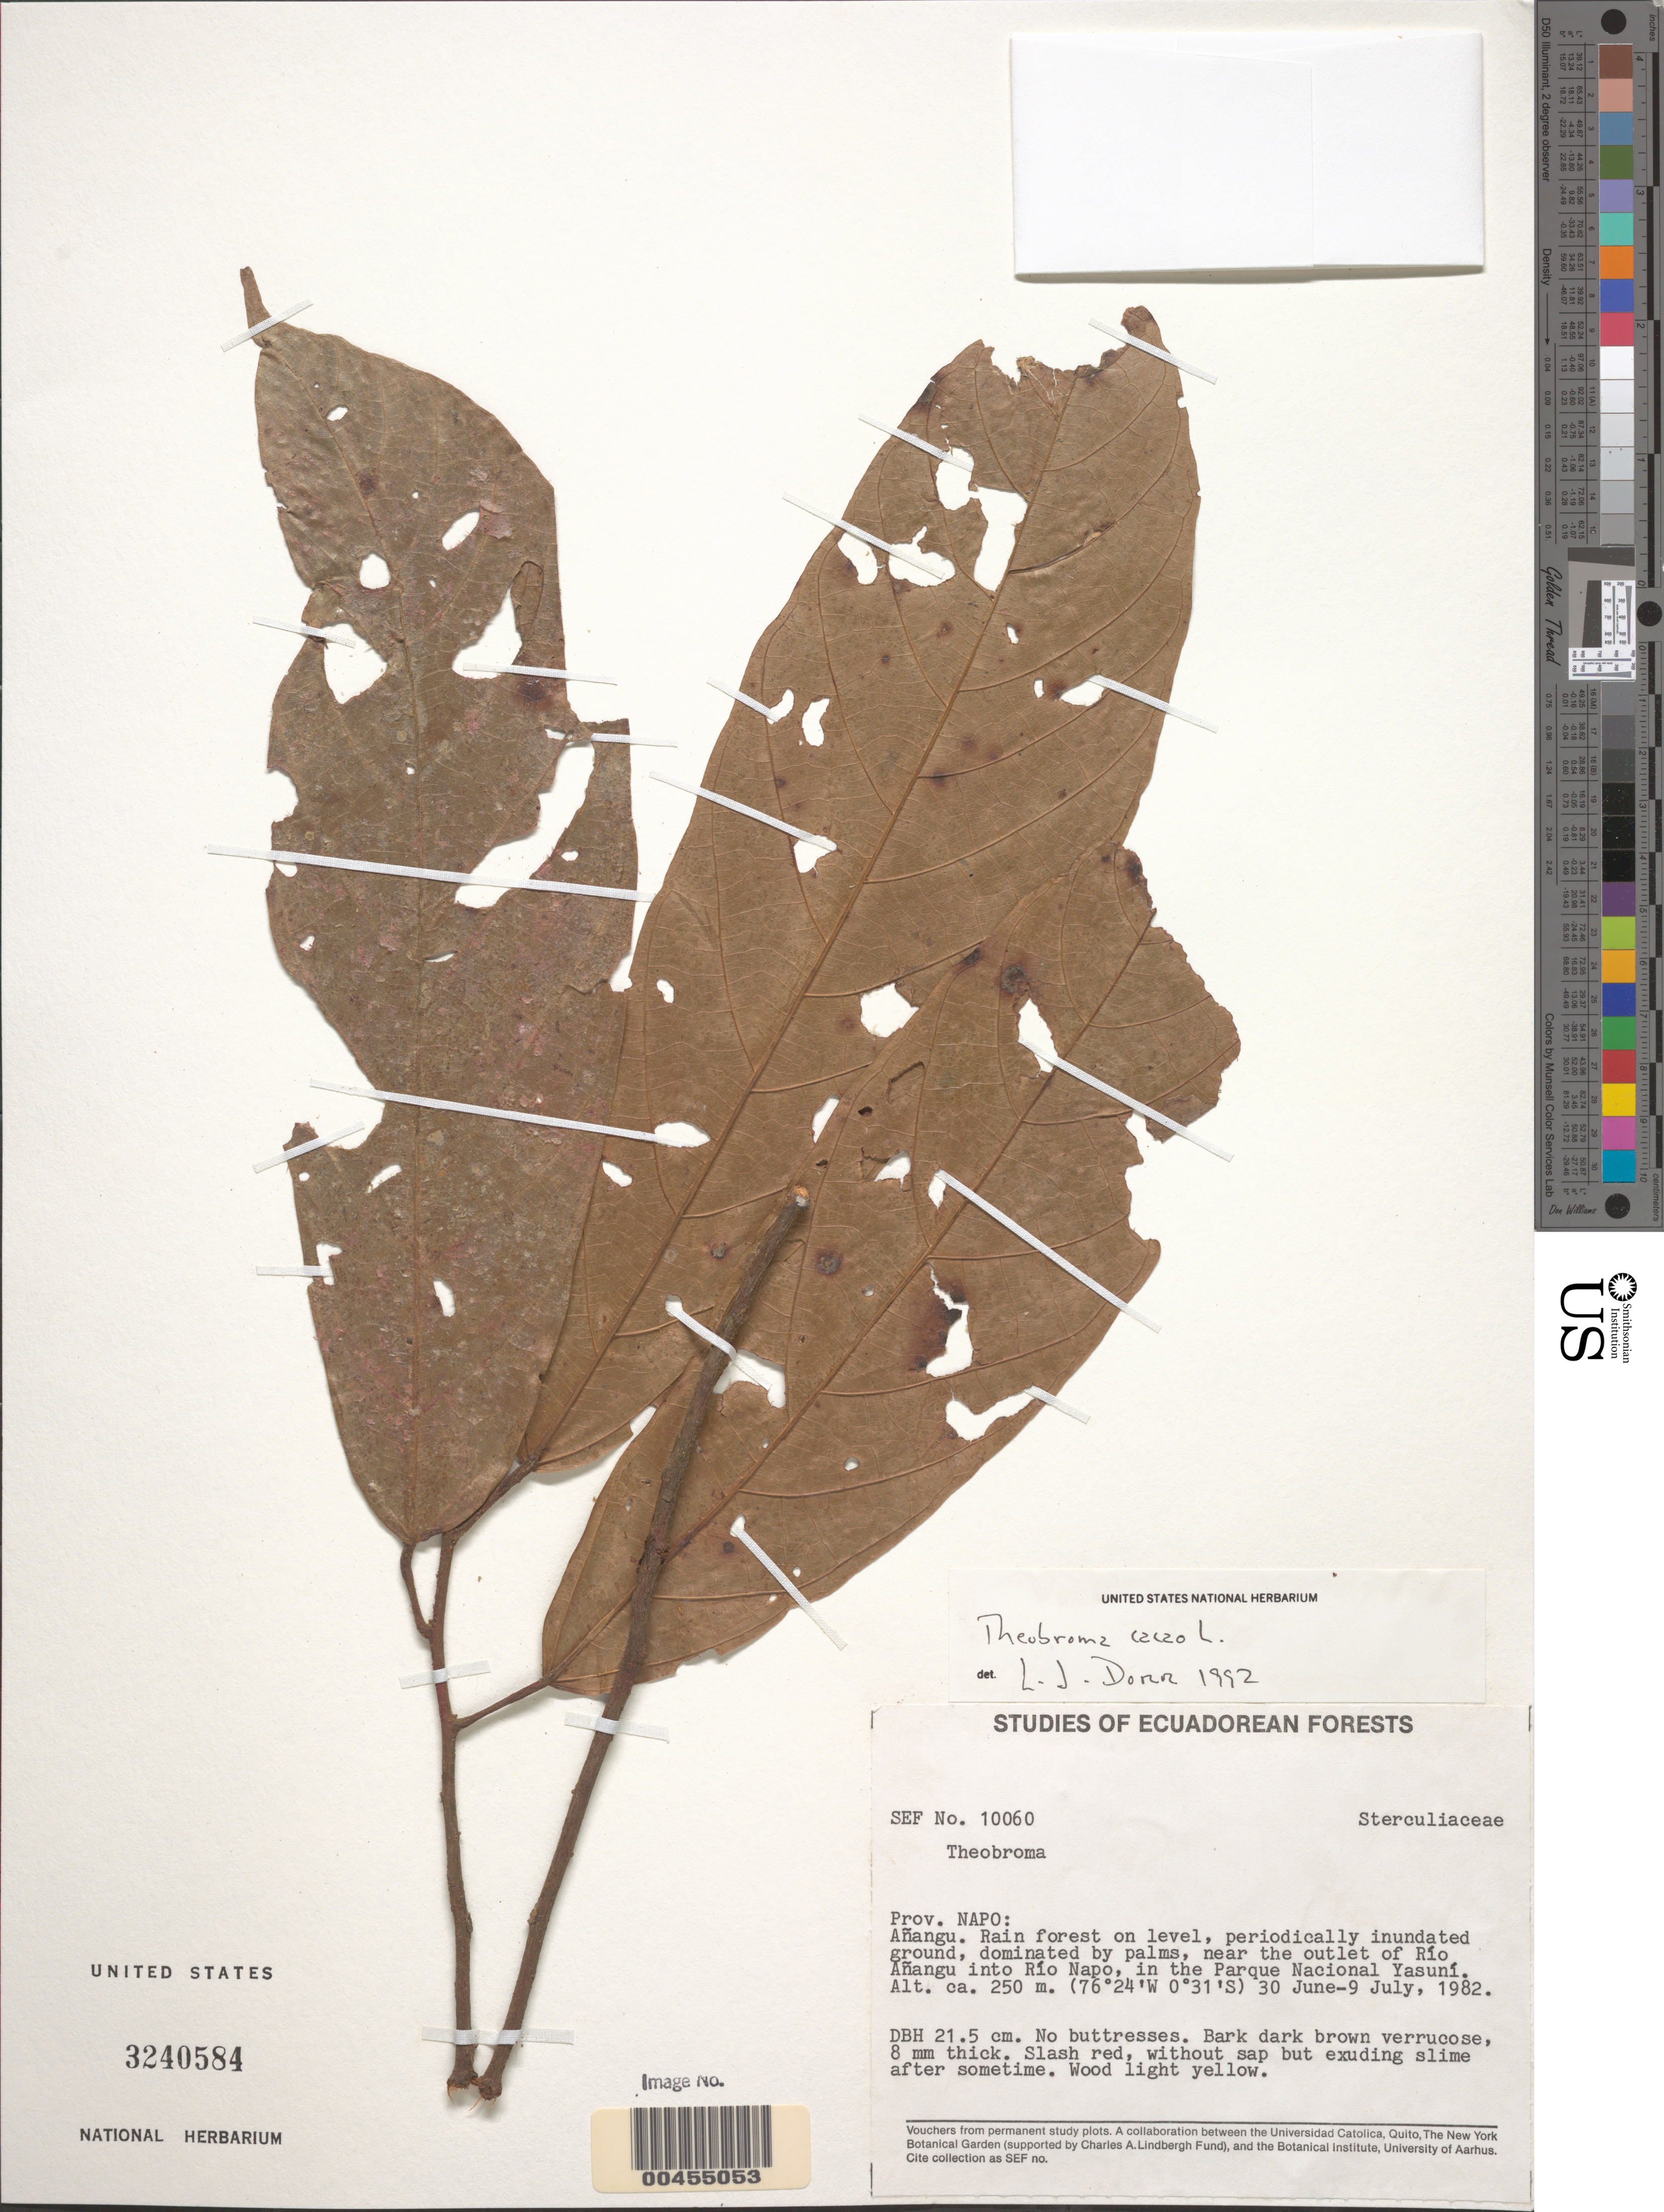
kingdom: Plantae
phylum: Tracheophyta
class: Magnoliopsida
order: Malvales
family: Malvaceae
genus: Theobroma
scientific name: Theobroma cacao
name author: L.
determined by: Dorr, L. J., (BOT), Smithsonian Institution - National Museum of Natural History (UNITED STATES)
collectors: SEF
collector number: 10060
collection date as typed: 30 Jun 1982 to 09 Jul 1982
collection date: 1982-06-30/1982-07-09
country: Ecuador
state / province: Napo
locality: Añangu, near outlet of Río Añangu into Río Napo, in the Parque Nacional Yasuní.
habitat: Rain forest on level periodically inundated ground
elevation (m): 250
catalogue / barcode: US 3240584